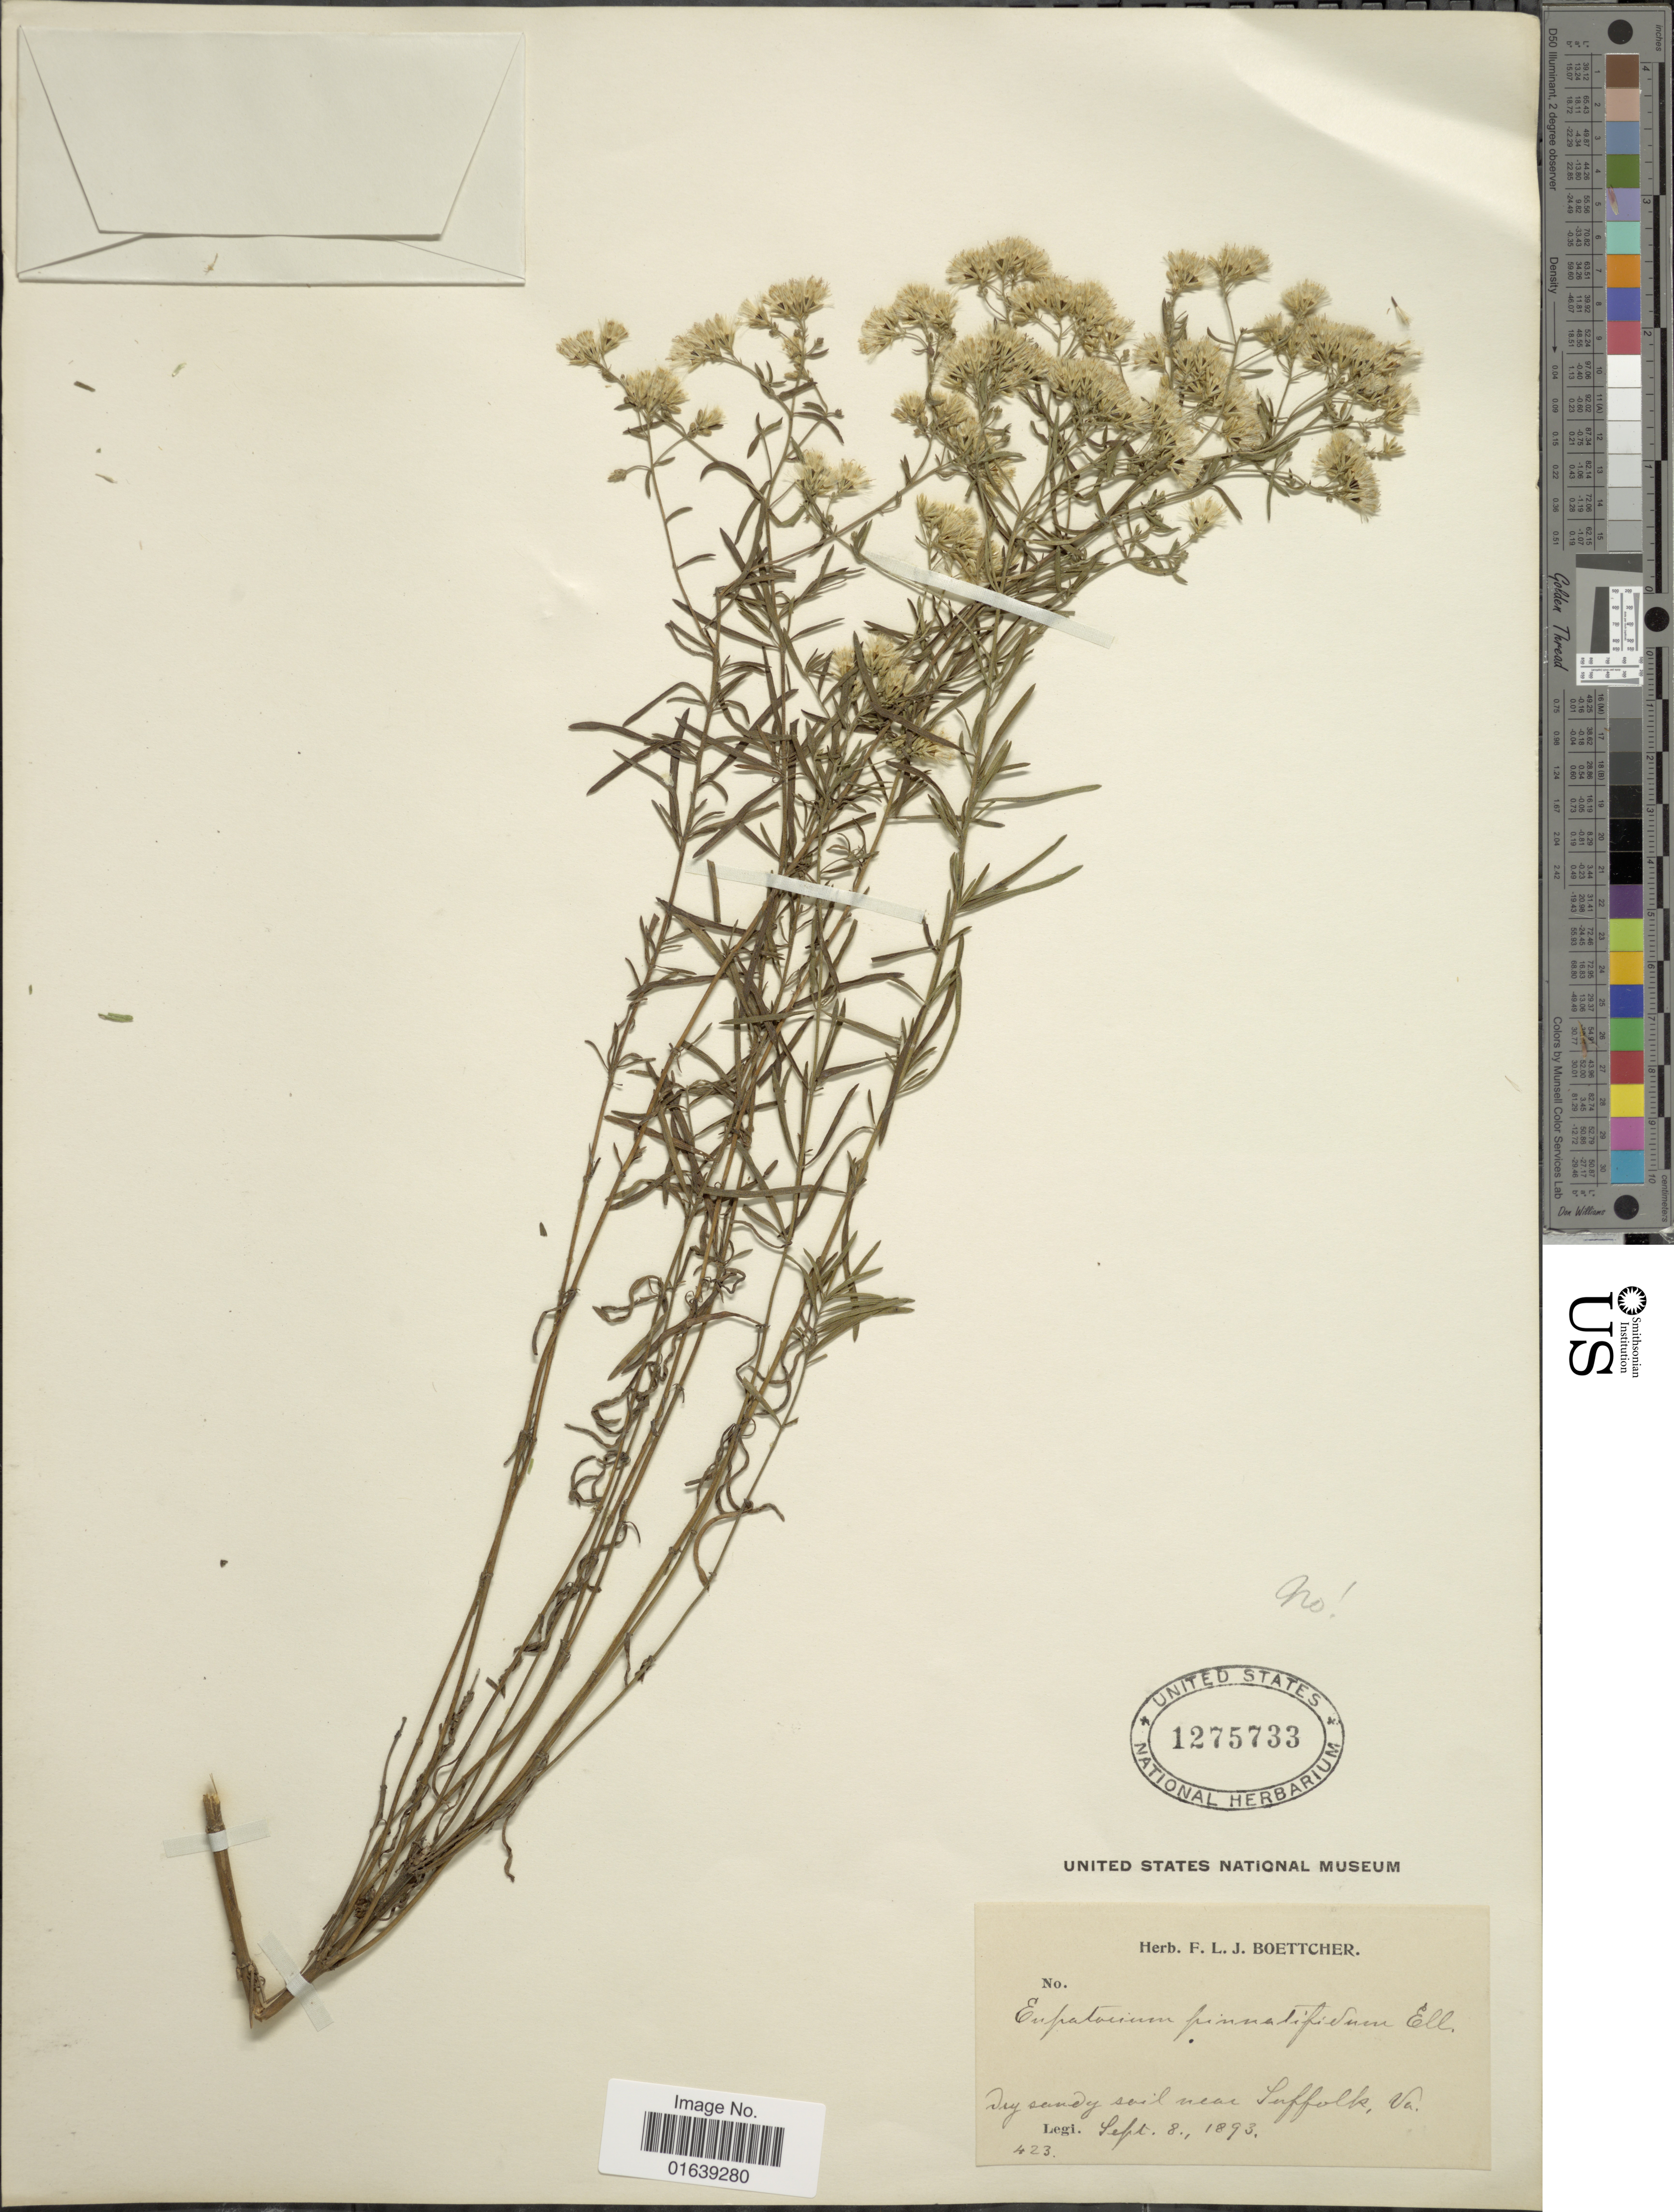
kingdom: Plantae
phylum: Tracheophyta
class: Magnoliopsida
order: Asterales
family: Asteraceae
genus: Eupatorium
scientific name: Eupatorium hyssopifolium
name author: L.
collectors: ex herb. F. L. J. Boettcher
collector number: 423?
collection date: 1893-09-08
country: United States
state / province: Virginia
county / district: City of Suffolk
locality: Dry sandy soil near Suffolk, Va.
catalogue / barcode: US 1275733